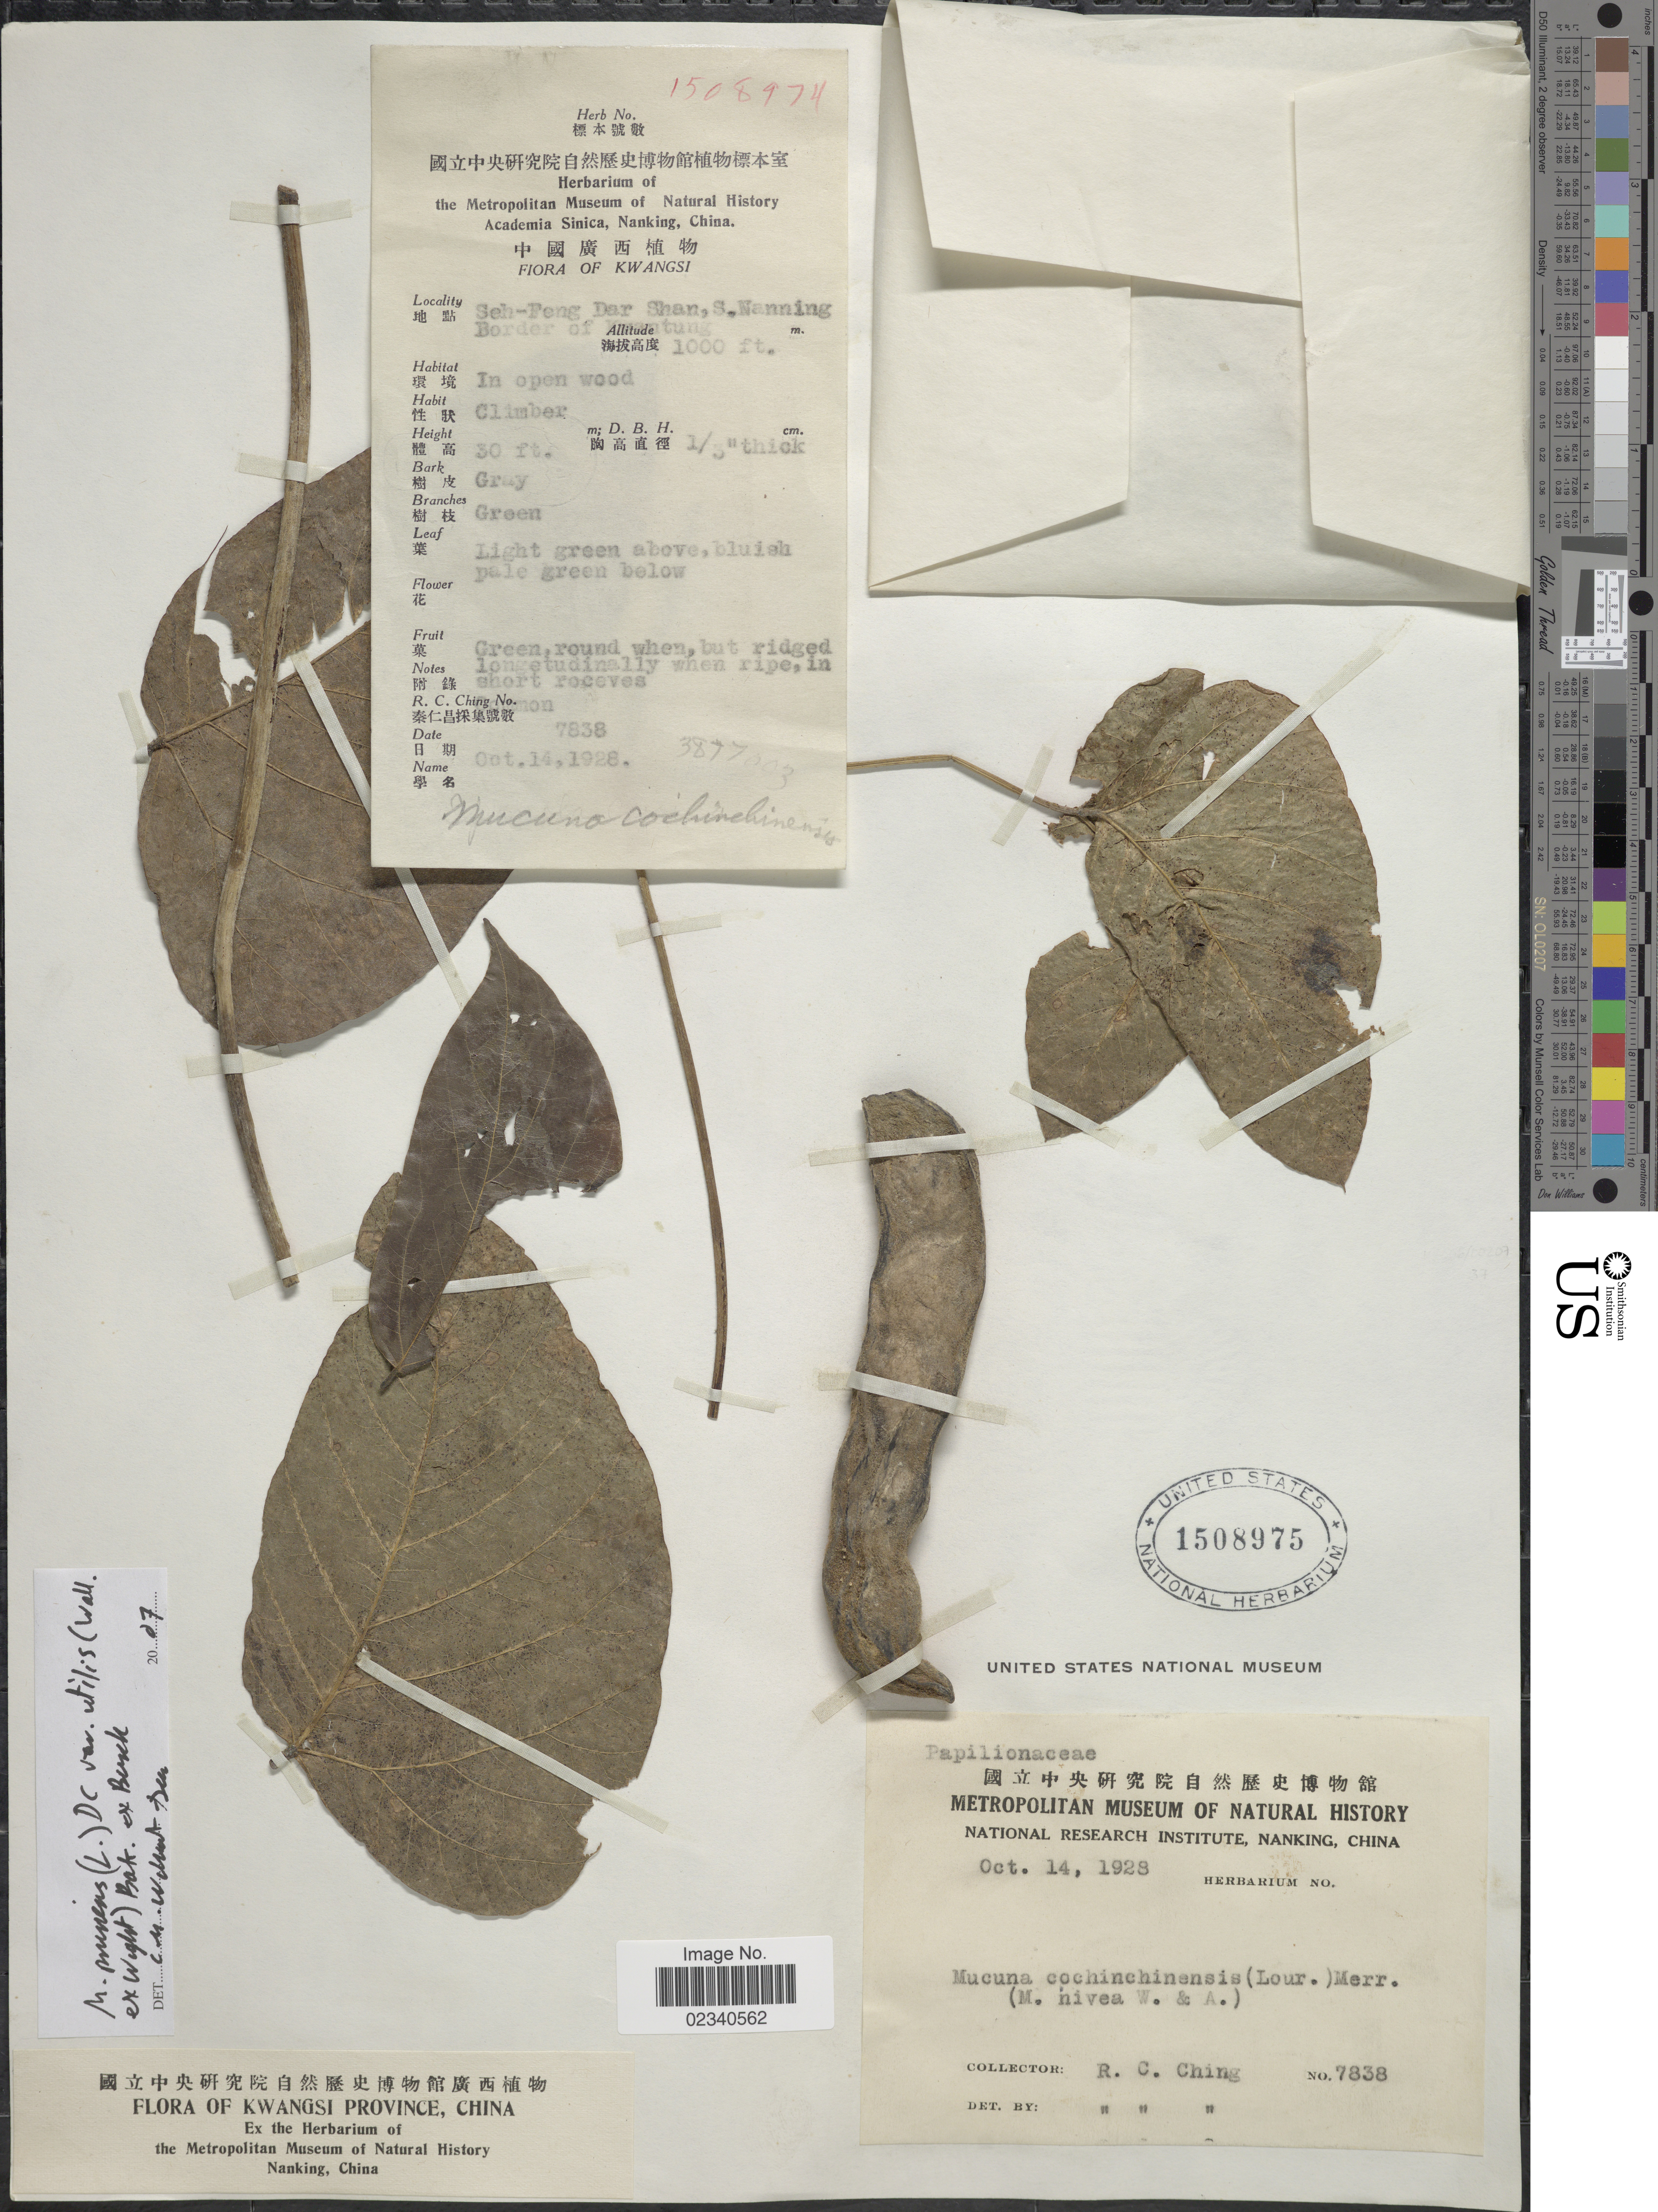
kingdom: Plantae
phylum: Tracheophyta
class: Magnoliopsida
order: Fabales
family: Fabaceae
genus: Mucuna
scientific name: Mucuna pruriens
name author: (L.) DC.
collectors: R. C. Ching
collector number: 7838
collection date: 1928-10-14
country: China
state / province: Guangxi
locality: Kwangsi Province. Seh-Feng Dar Shan, S. Nanning. Border of Kwangtung.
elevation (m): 305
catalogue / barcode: US 1508975